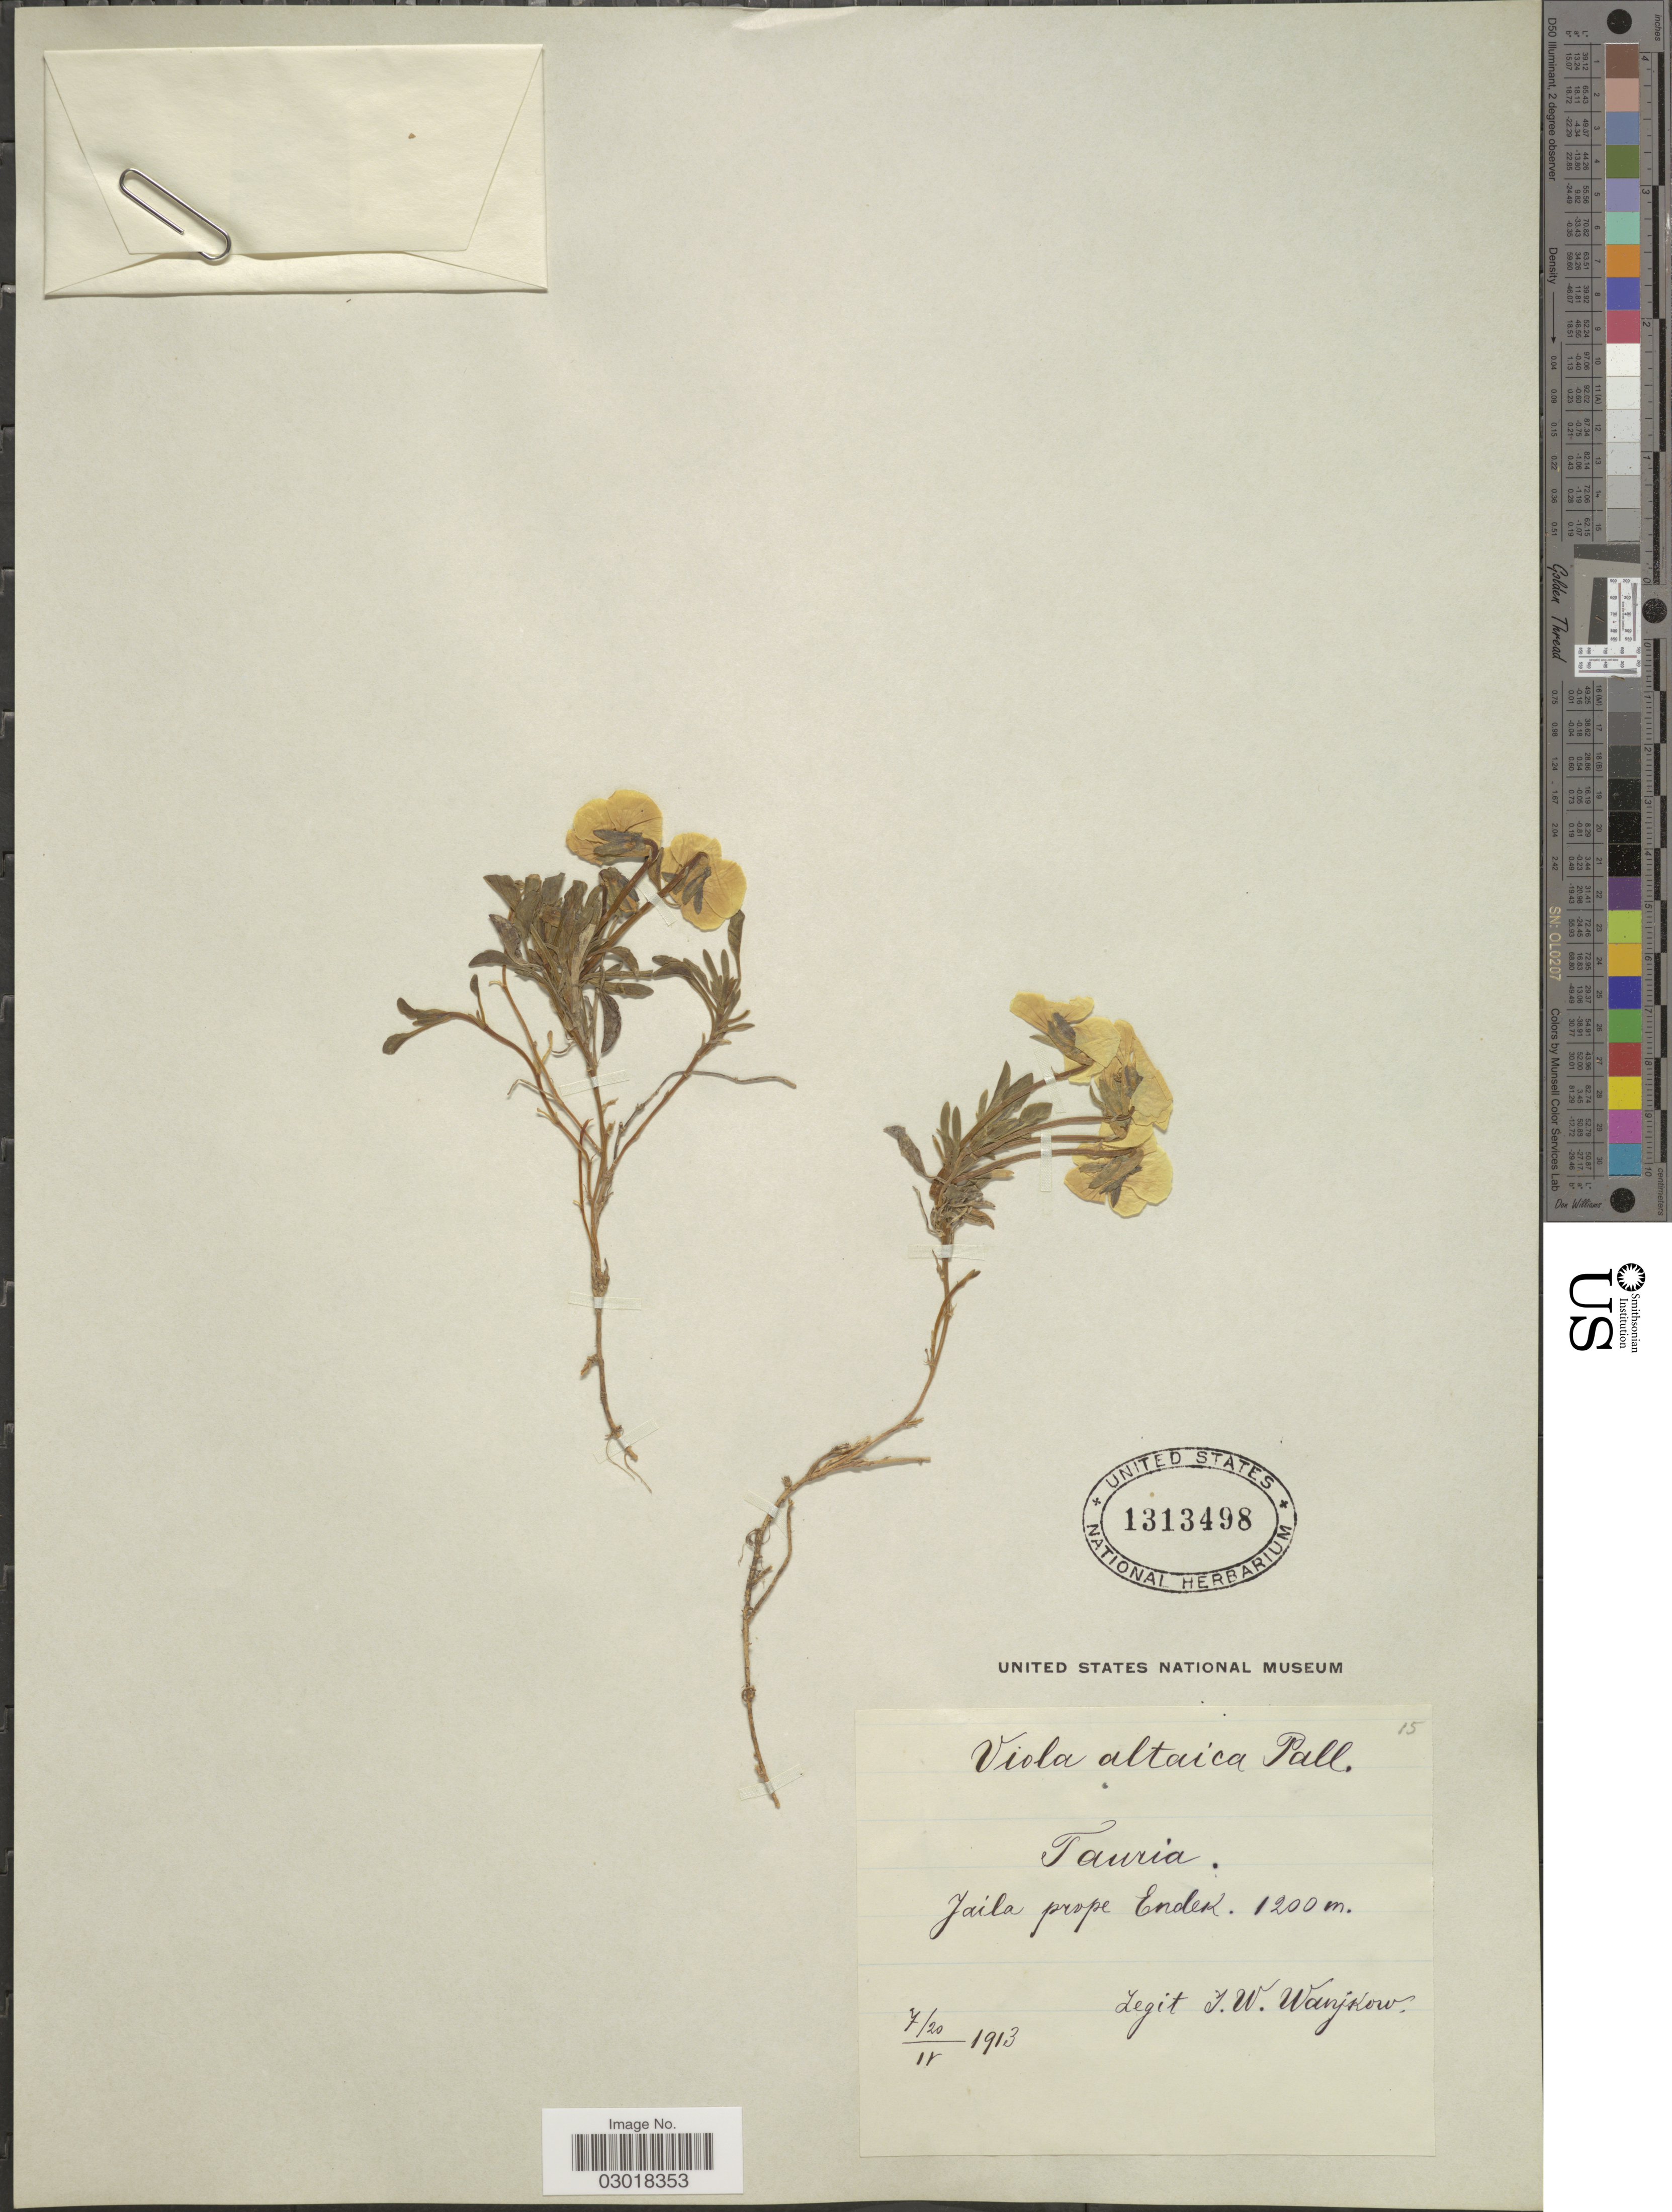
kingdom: Plantae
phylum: Tracheophyta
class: Magnoliopsida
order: Malpighiales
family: Violaceae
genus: Viola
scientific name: Viola altaica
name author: Ker Gawl.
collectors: T. Wanjkow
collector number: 15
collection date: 1913-04-07/1913-04-20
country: Ukraine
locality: Tauria. Jaila prope Endek.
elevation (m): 1200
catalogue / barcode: US 1313498